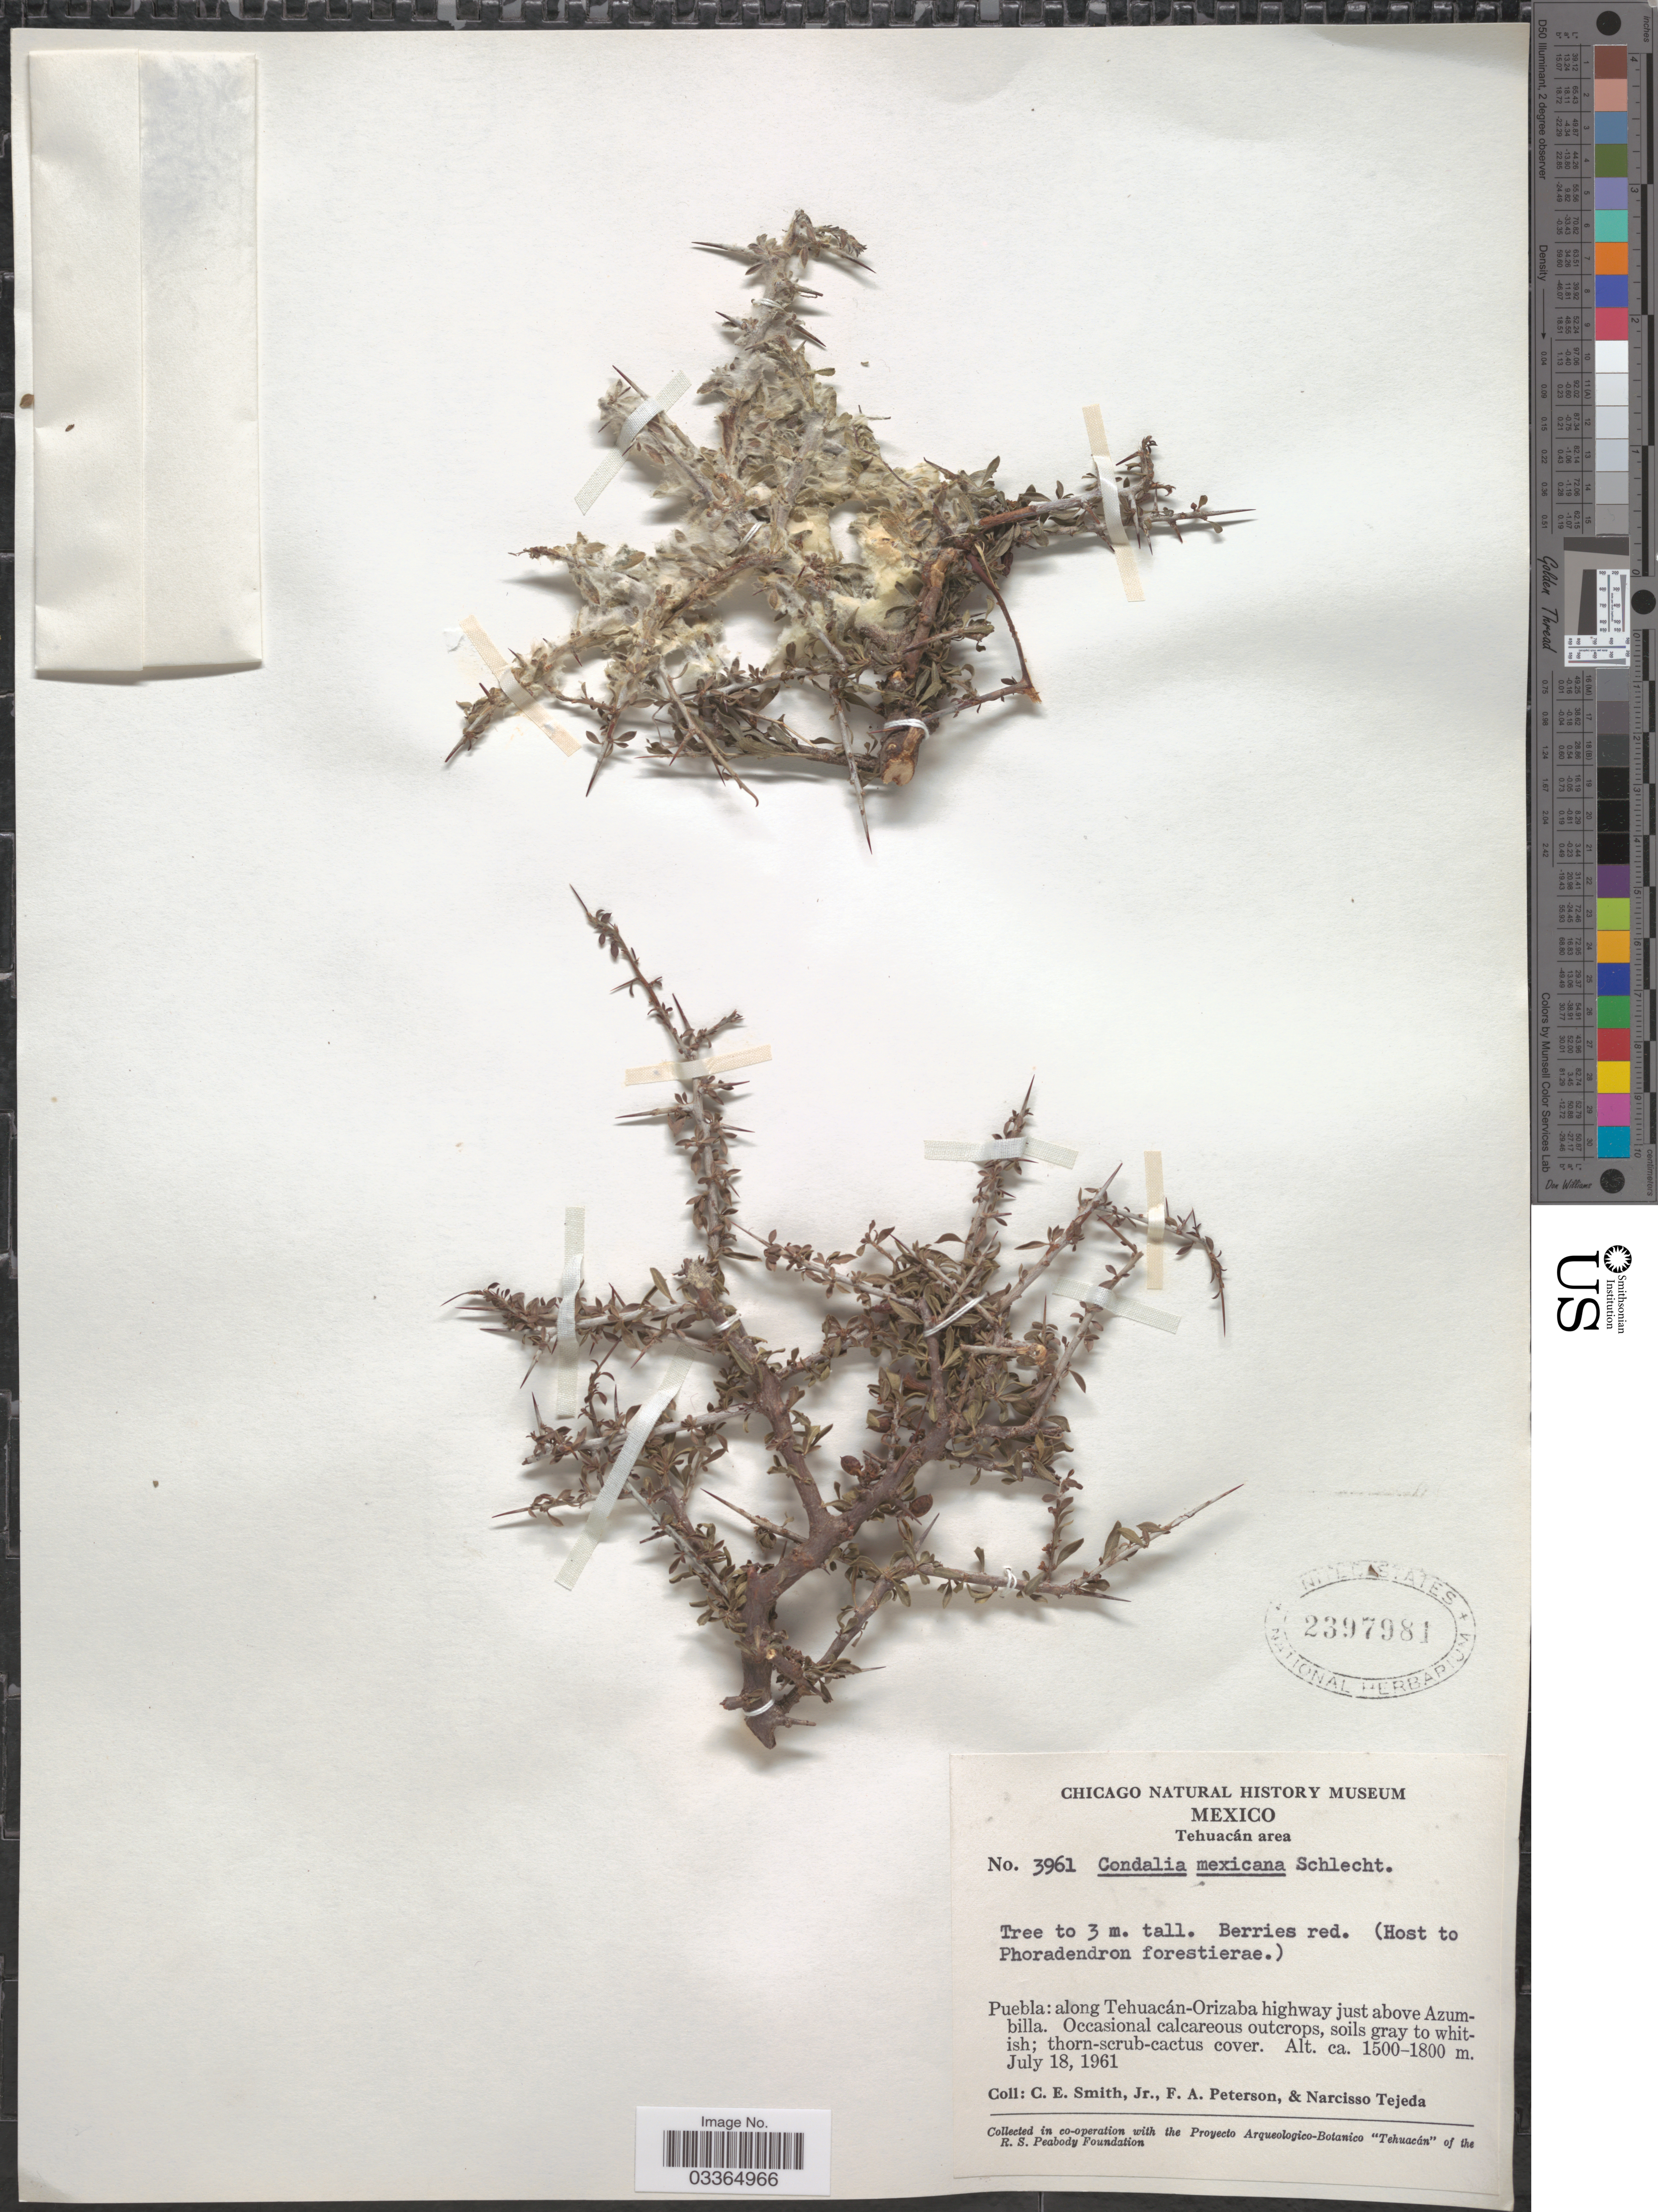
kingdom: Plantae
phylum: Tracheophyta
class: Magnoliopsida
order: Rosales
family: Rhamnaceae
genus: Condalia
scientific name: Condalia mexicana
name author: Schltdl.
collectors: C. E. Smith Jr., F. A. Peterson & N. Tejeda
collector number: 3961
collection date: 1961-07-18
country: Mexico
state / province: Puebla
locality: Tehuacán area, along Tehuacán-Orizaba highway just above Azumbilla.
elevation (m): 1500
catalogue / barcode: US 2397981